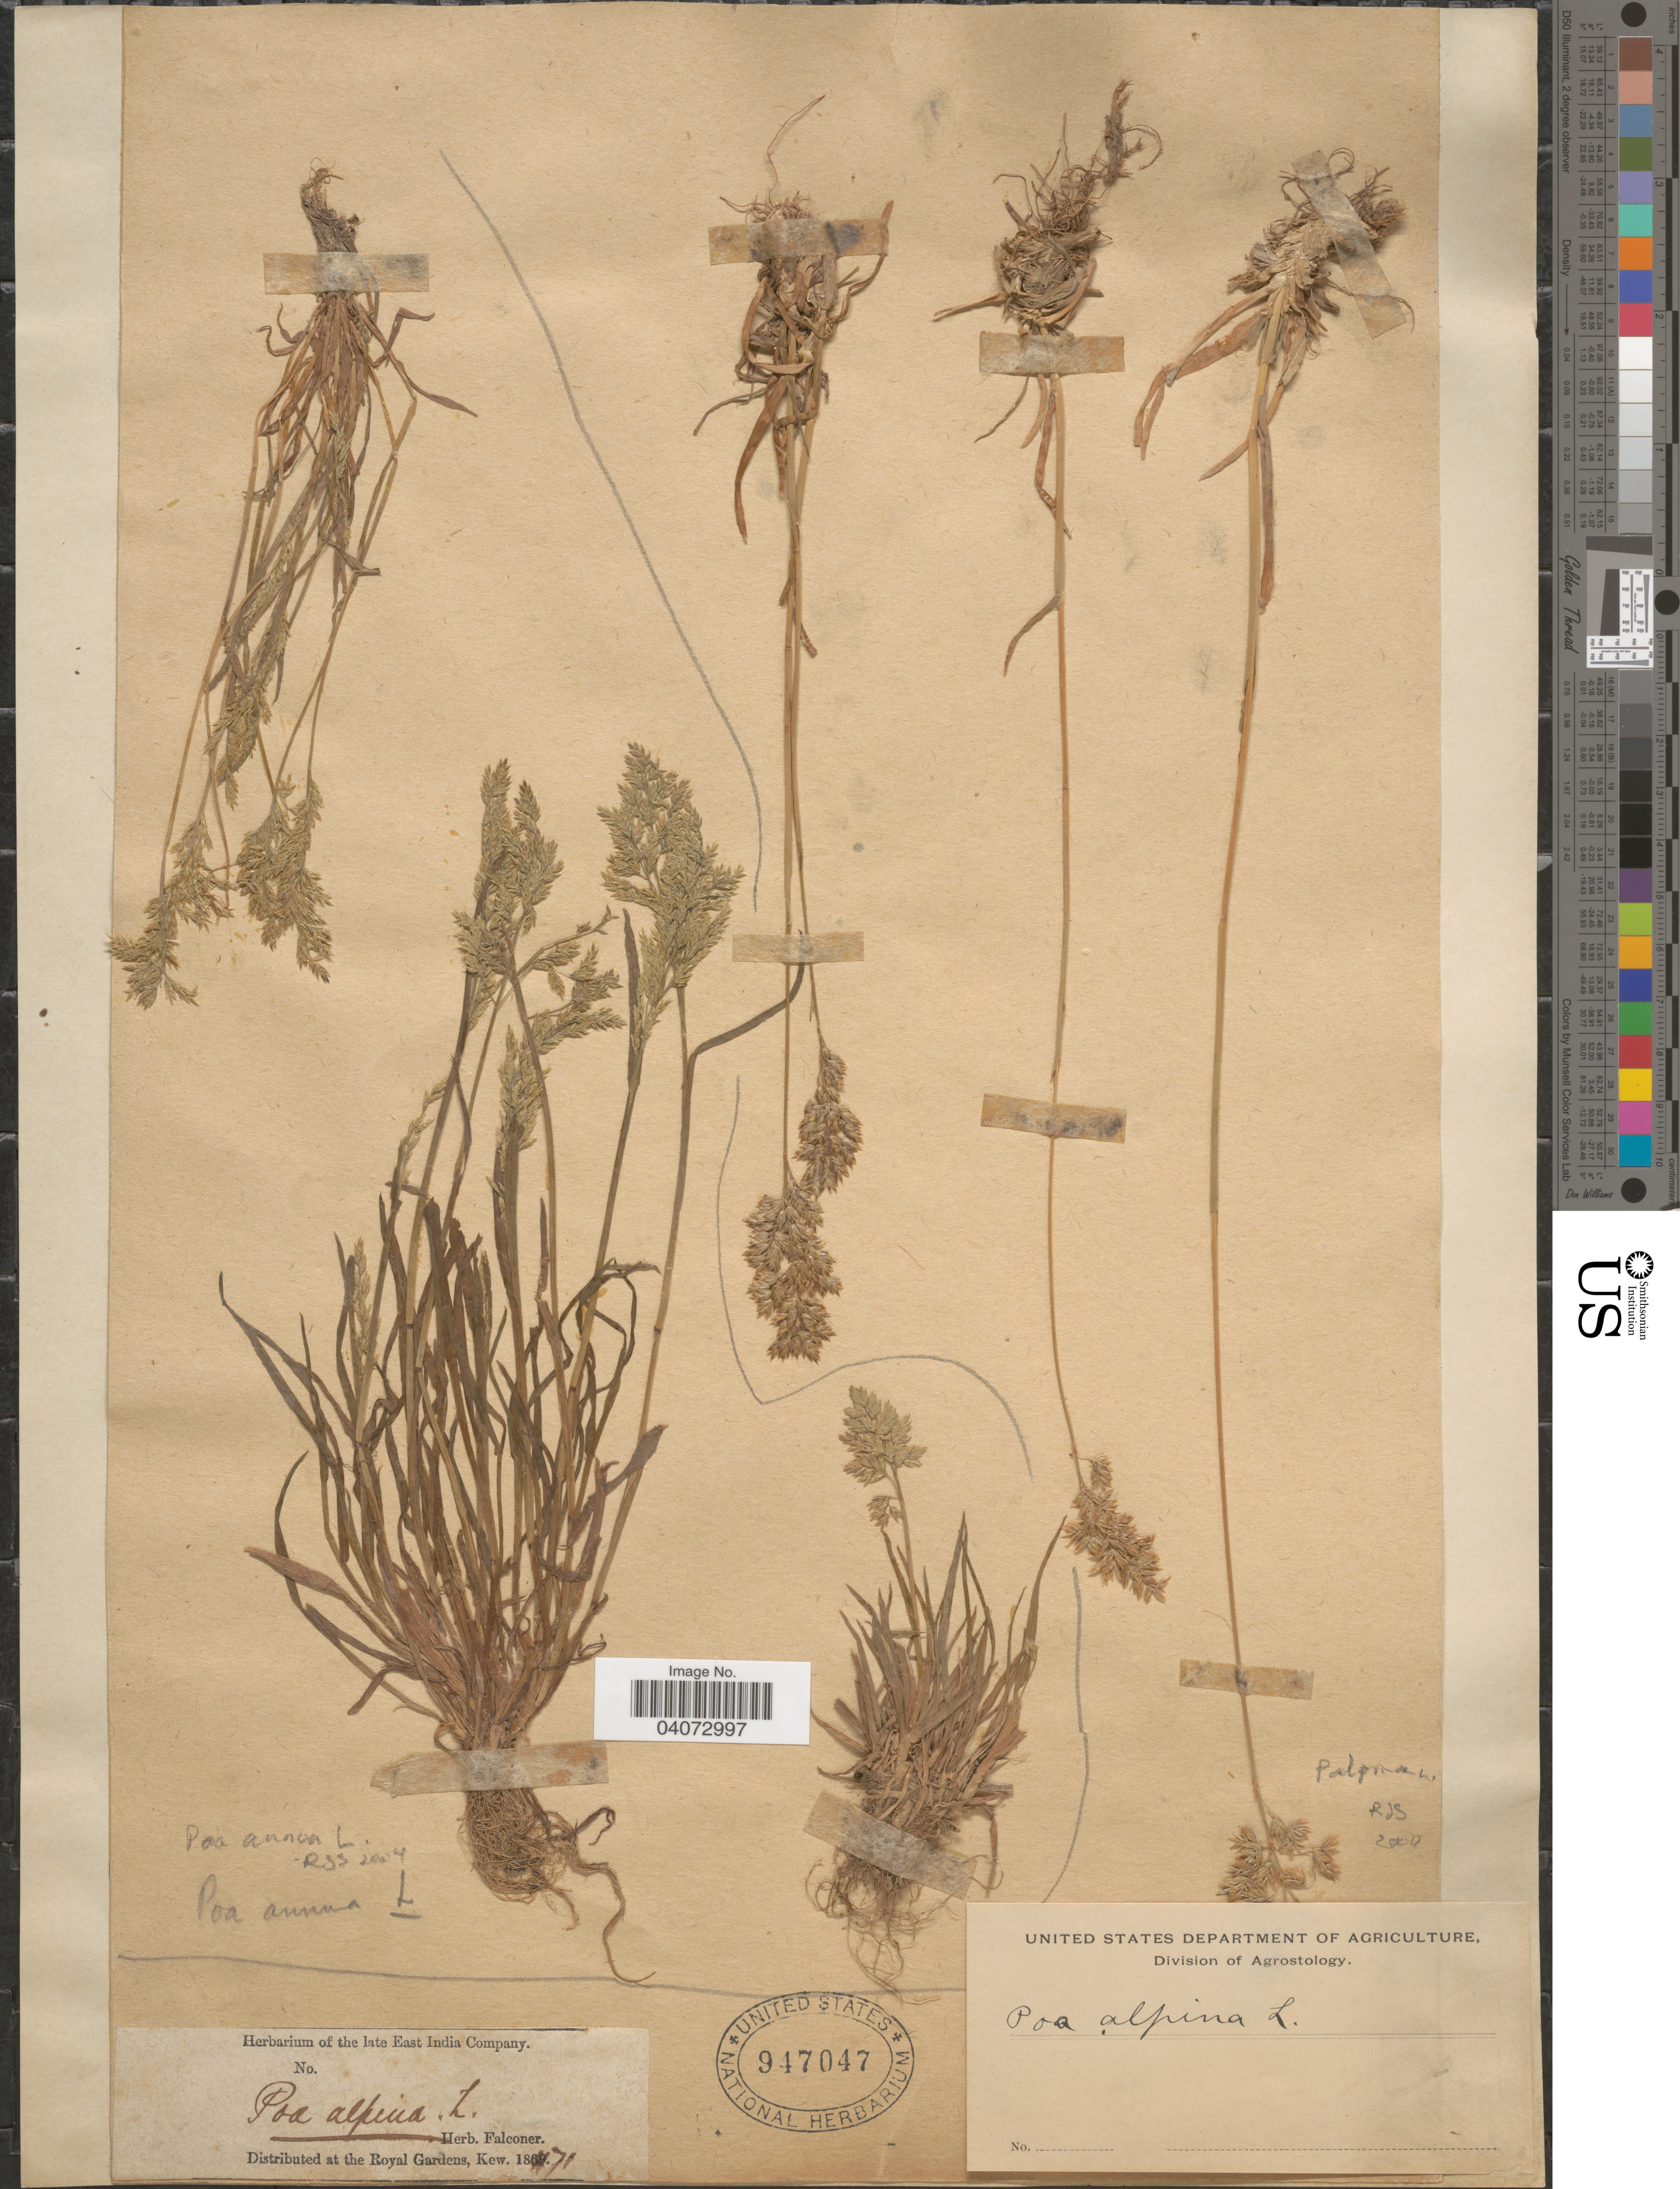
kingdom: Plantae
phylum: Tracheophyta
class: Liliopsida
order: Poales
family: Poaceae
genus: Poa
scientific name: Poa alpina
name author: L.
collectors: ex herb. Falconer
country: India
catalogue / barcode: US 947047